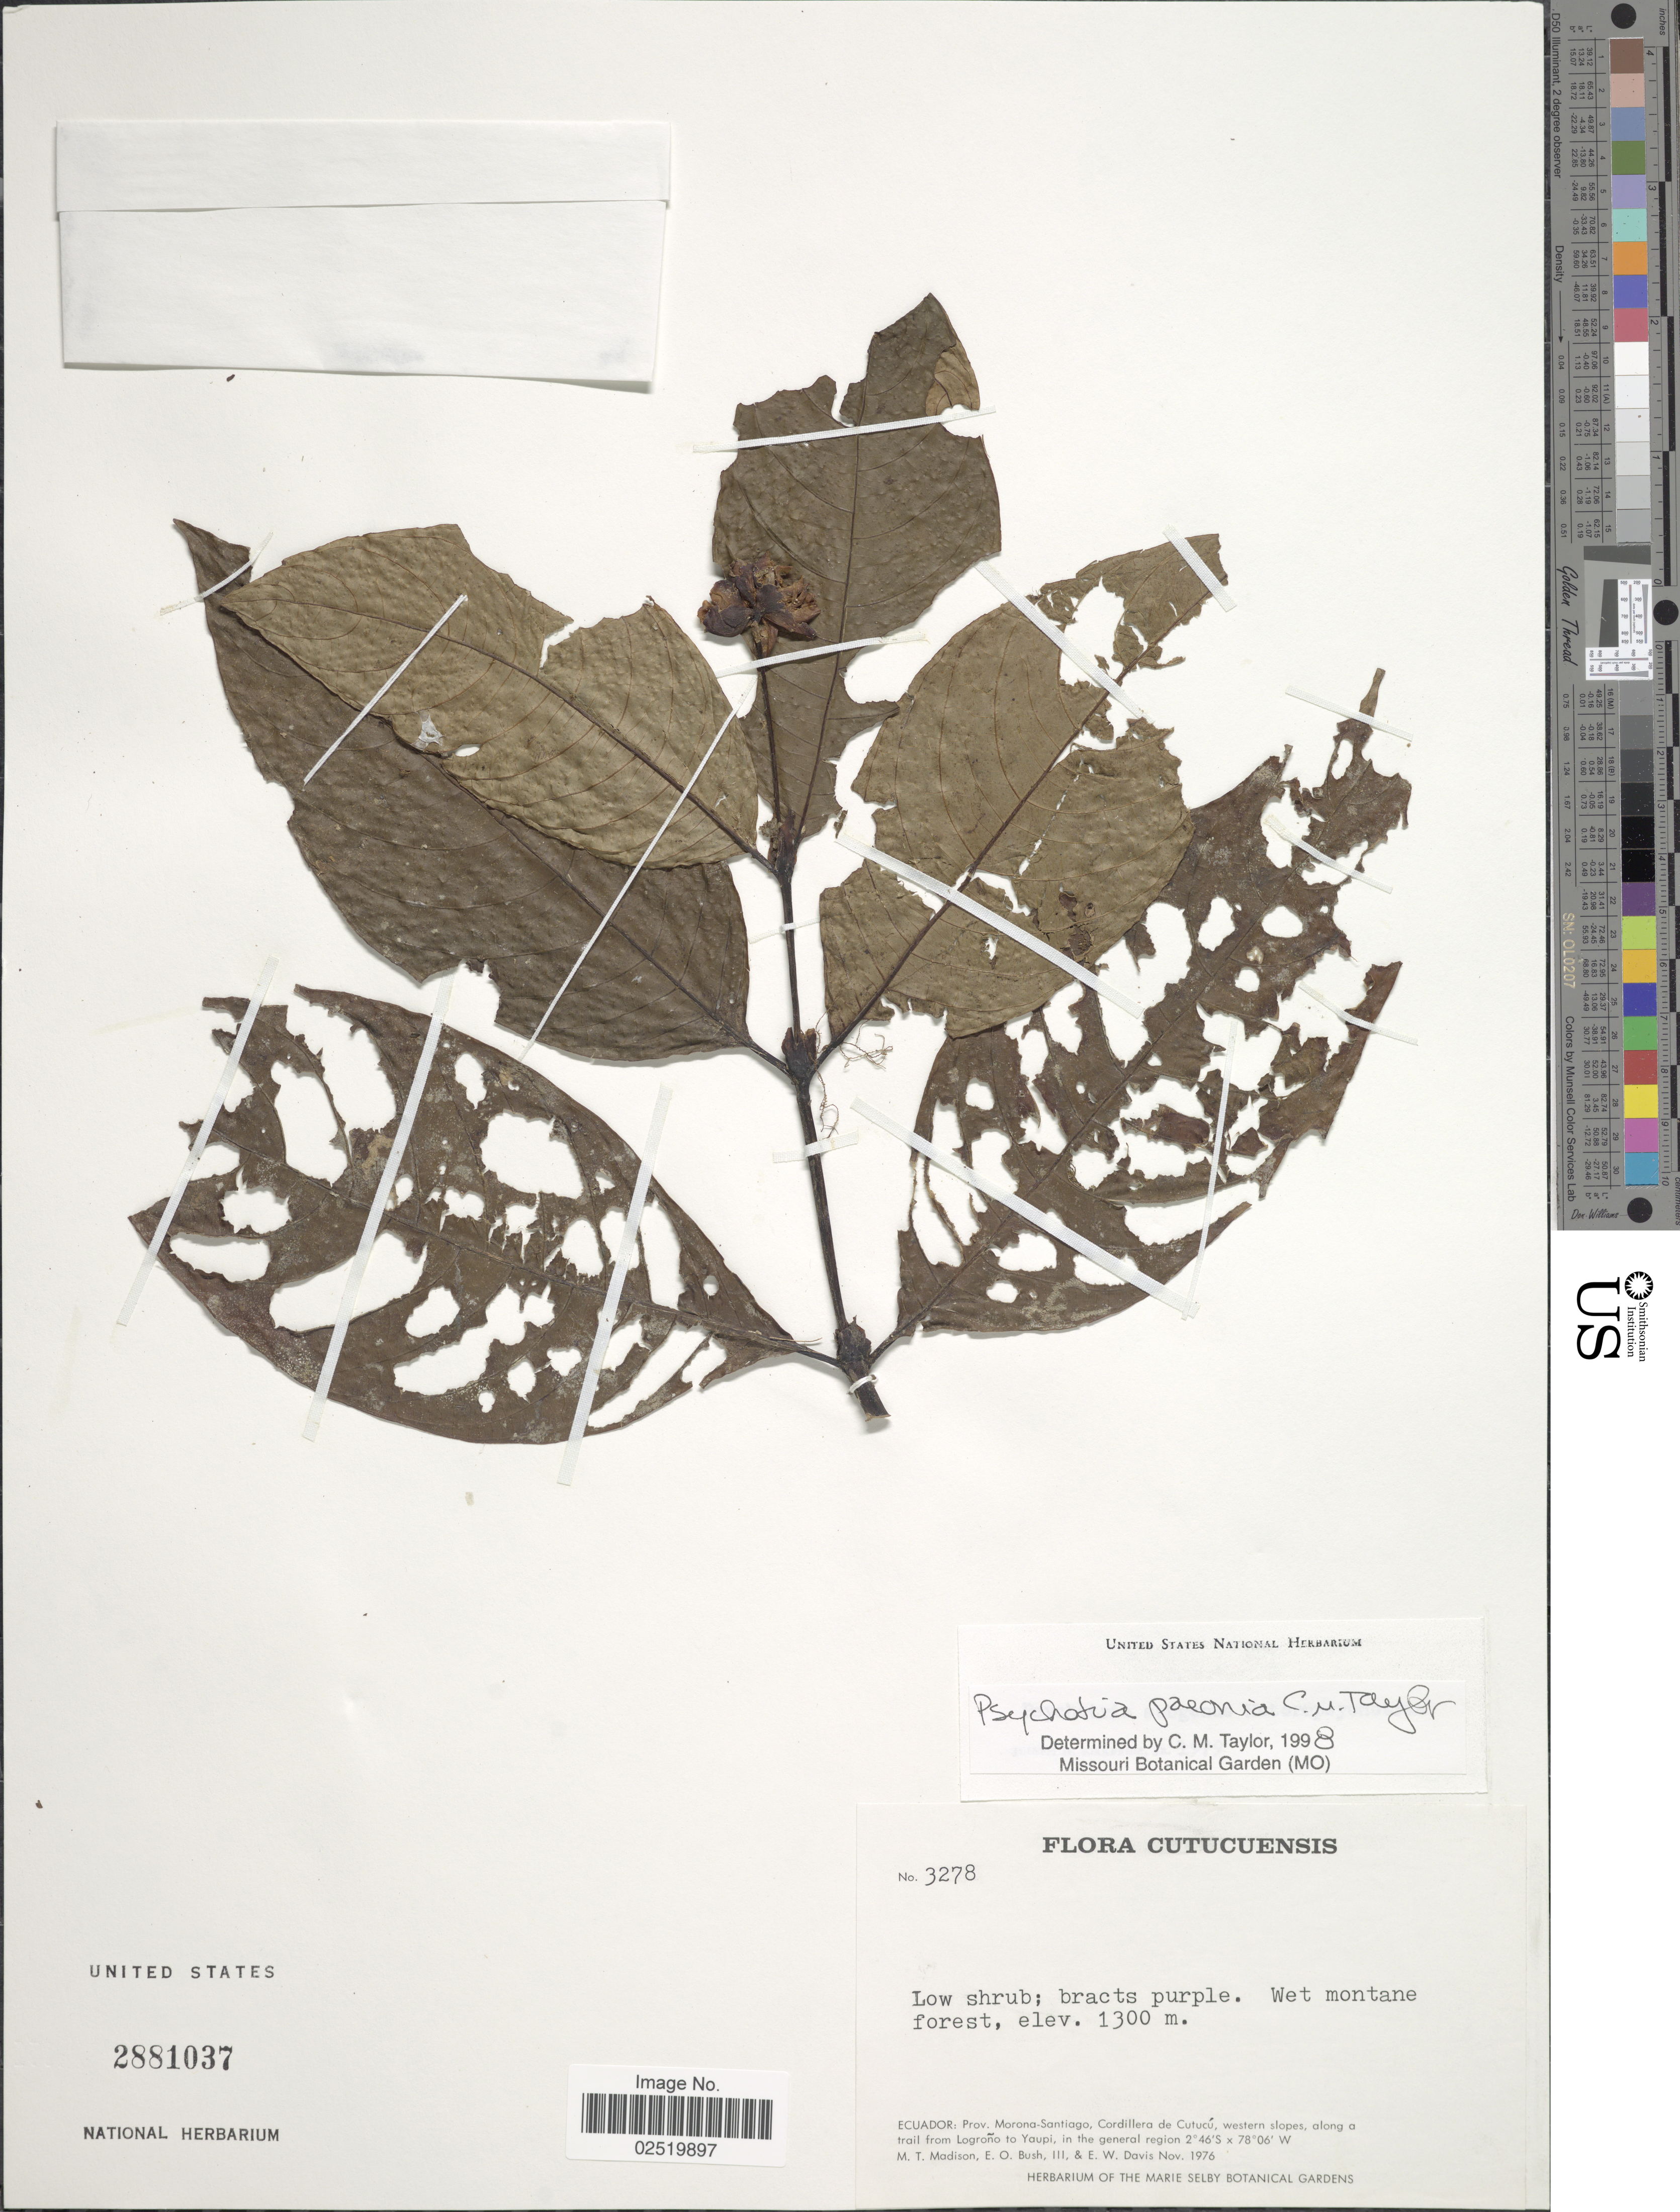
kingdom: Plantae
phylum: Tracheophyta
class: Magnoliopsida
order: Gentianales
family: Rubiaceae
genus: Psychotria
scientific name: Psychotria paeonia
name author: C.M. Taylor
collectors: M. T. Madison, E. O. Bush & E. W. Davis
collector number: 3278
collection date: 1976-11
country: Ecuador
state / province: Morona-Santiago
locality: Cordillera de Cutucu, wetsern slopes, along a trail from Logrono to Yaupi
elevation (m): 1300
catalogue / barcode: US 2881037